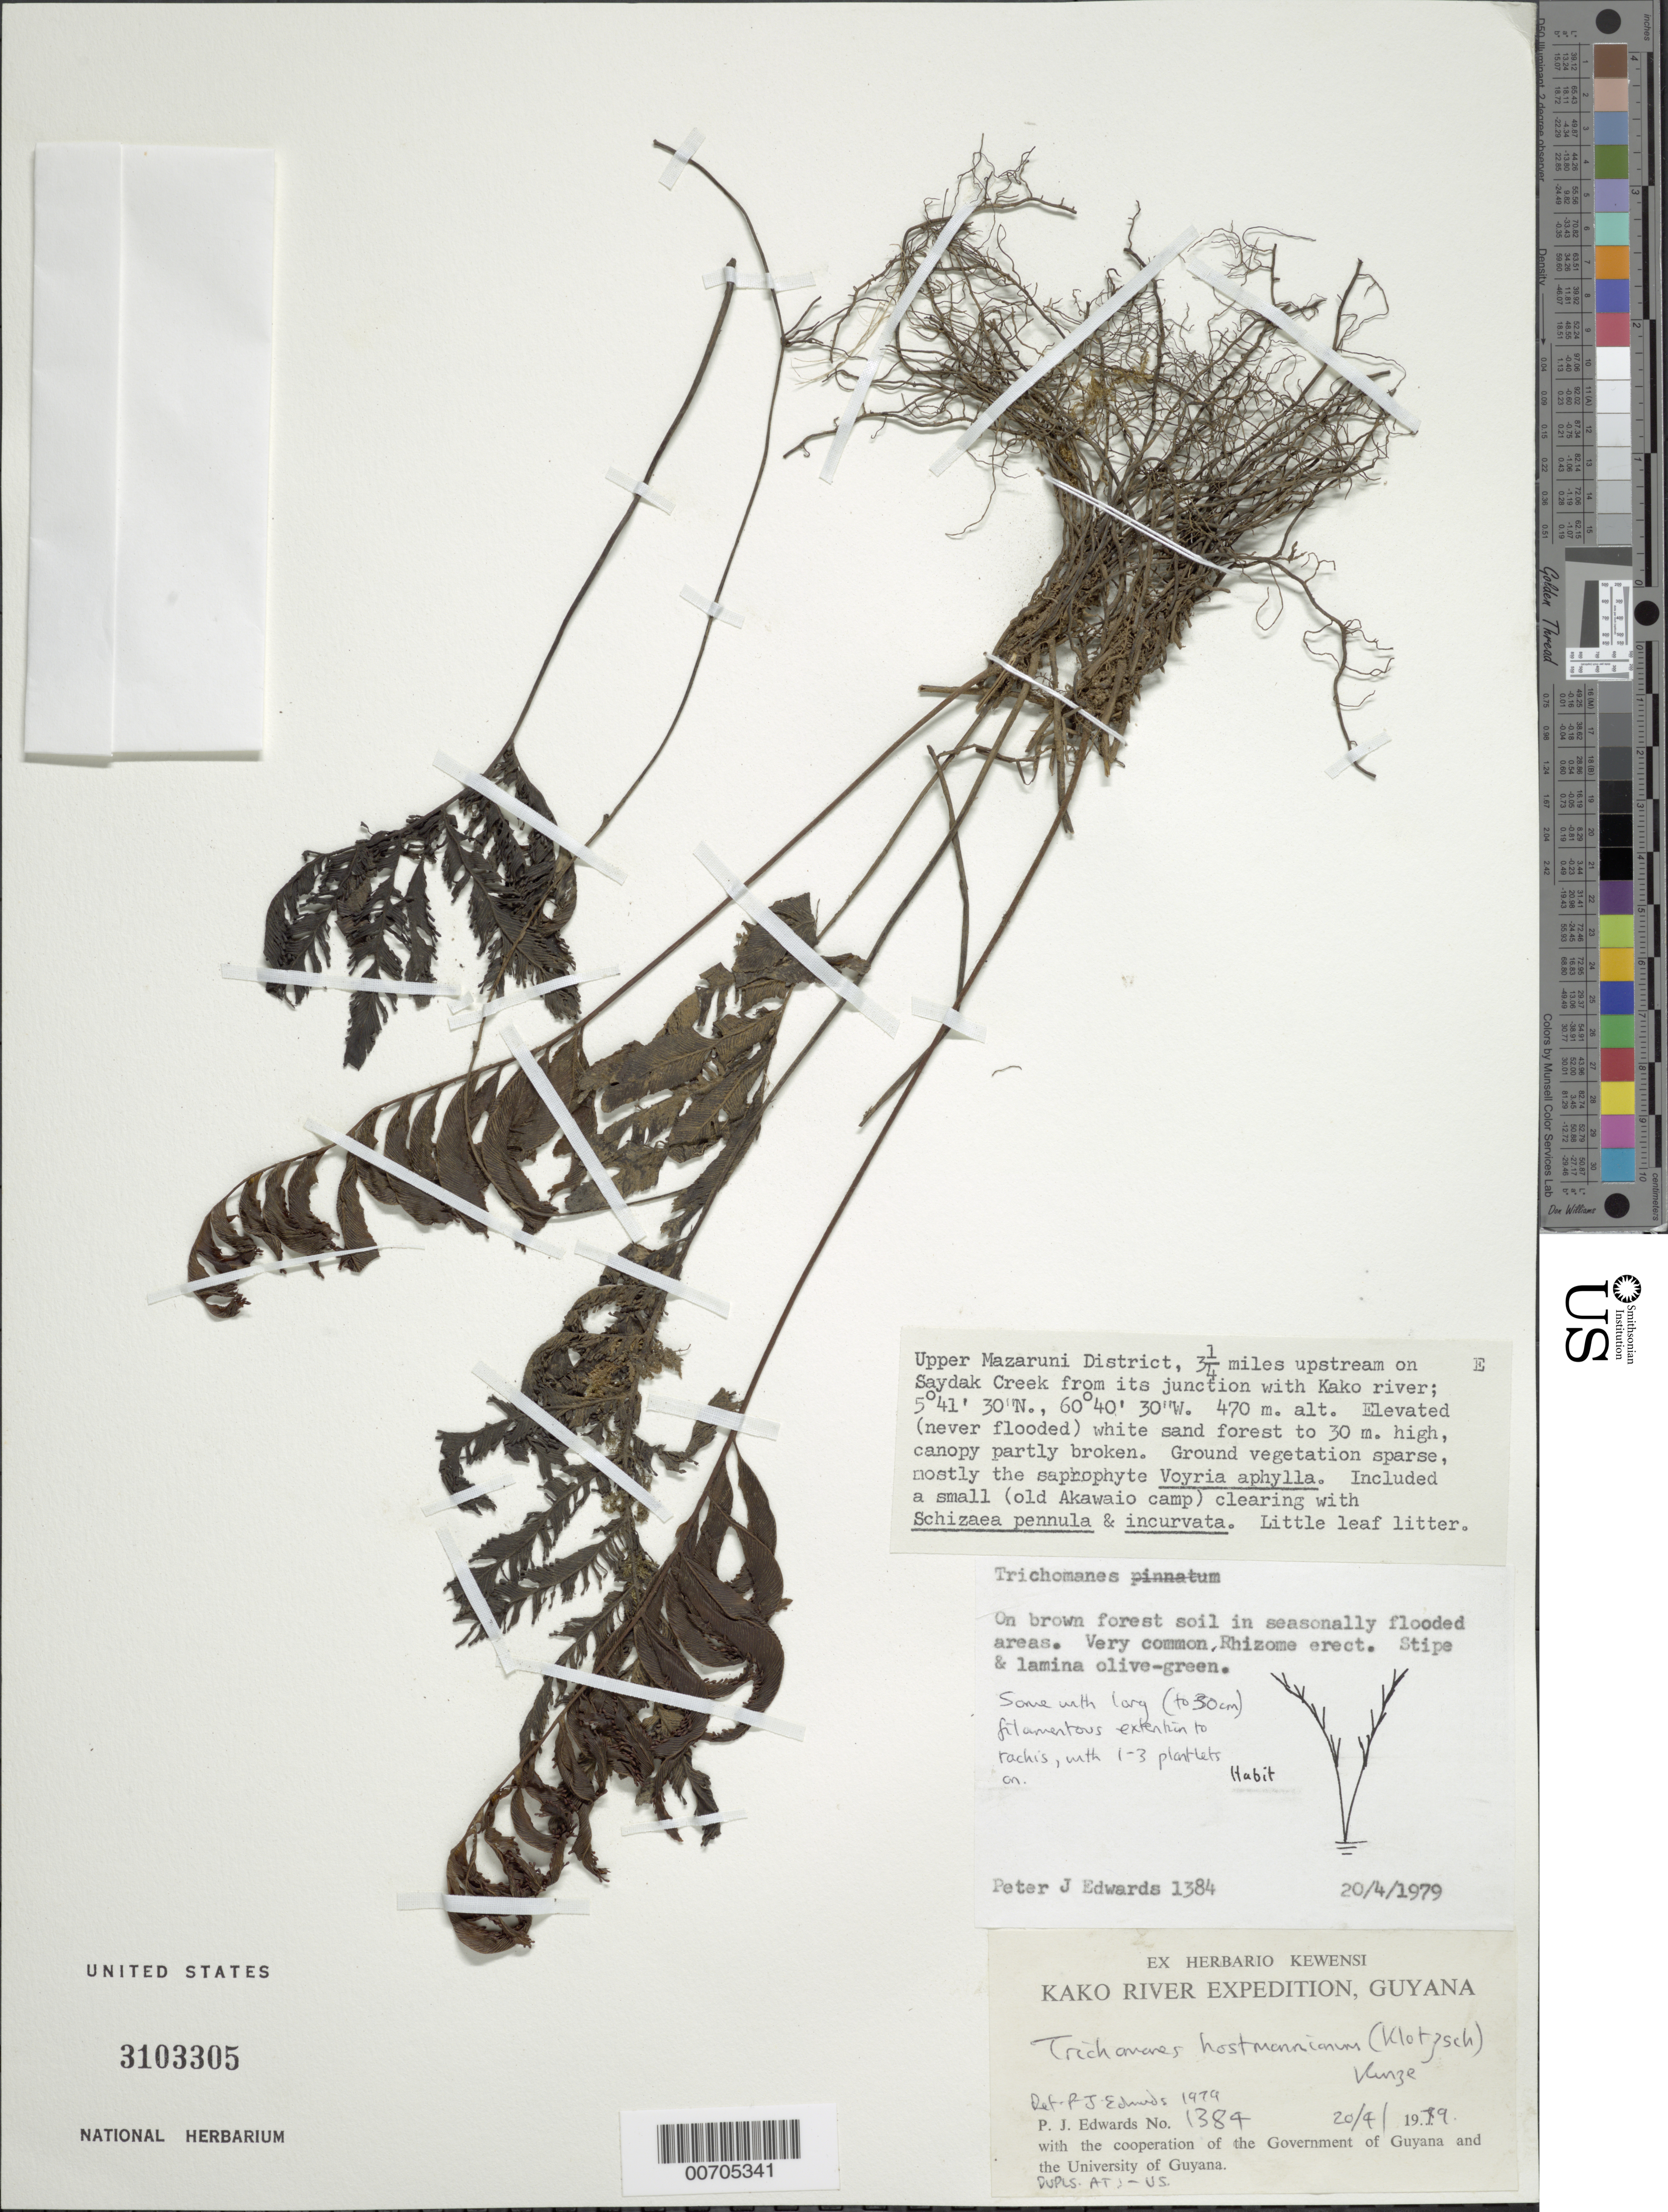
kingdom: Plantae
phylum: Tracheophyta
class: Polypodiopsida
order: Hymenophyllales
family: Hymenophyllaceae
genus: Trichomanes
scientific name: Trichomanes hostmannianum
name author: (Klotzsch) Kunze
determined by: Edwards, P. J.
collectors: J. Warrington, K. Burras, J. Woodhams & P. Edwards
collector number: KER 1384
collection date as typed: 20-Apr-79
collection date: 1979-04-20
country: Guyana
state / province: Cuyuni-Mazaruni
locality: Eboropu Mt., Saydak Creek, 3.25 miles upstream from junct with Kako R.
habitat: Brown forest soil in seasonally flooded areas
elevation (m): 470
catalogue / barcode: US 3103305